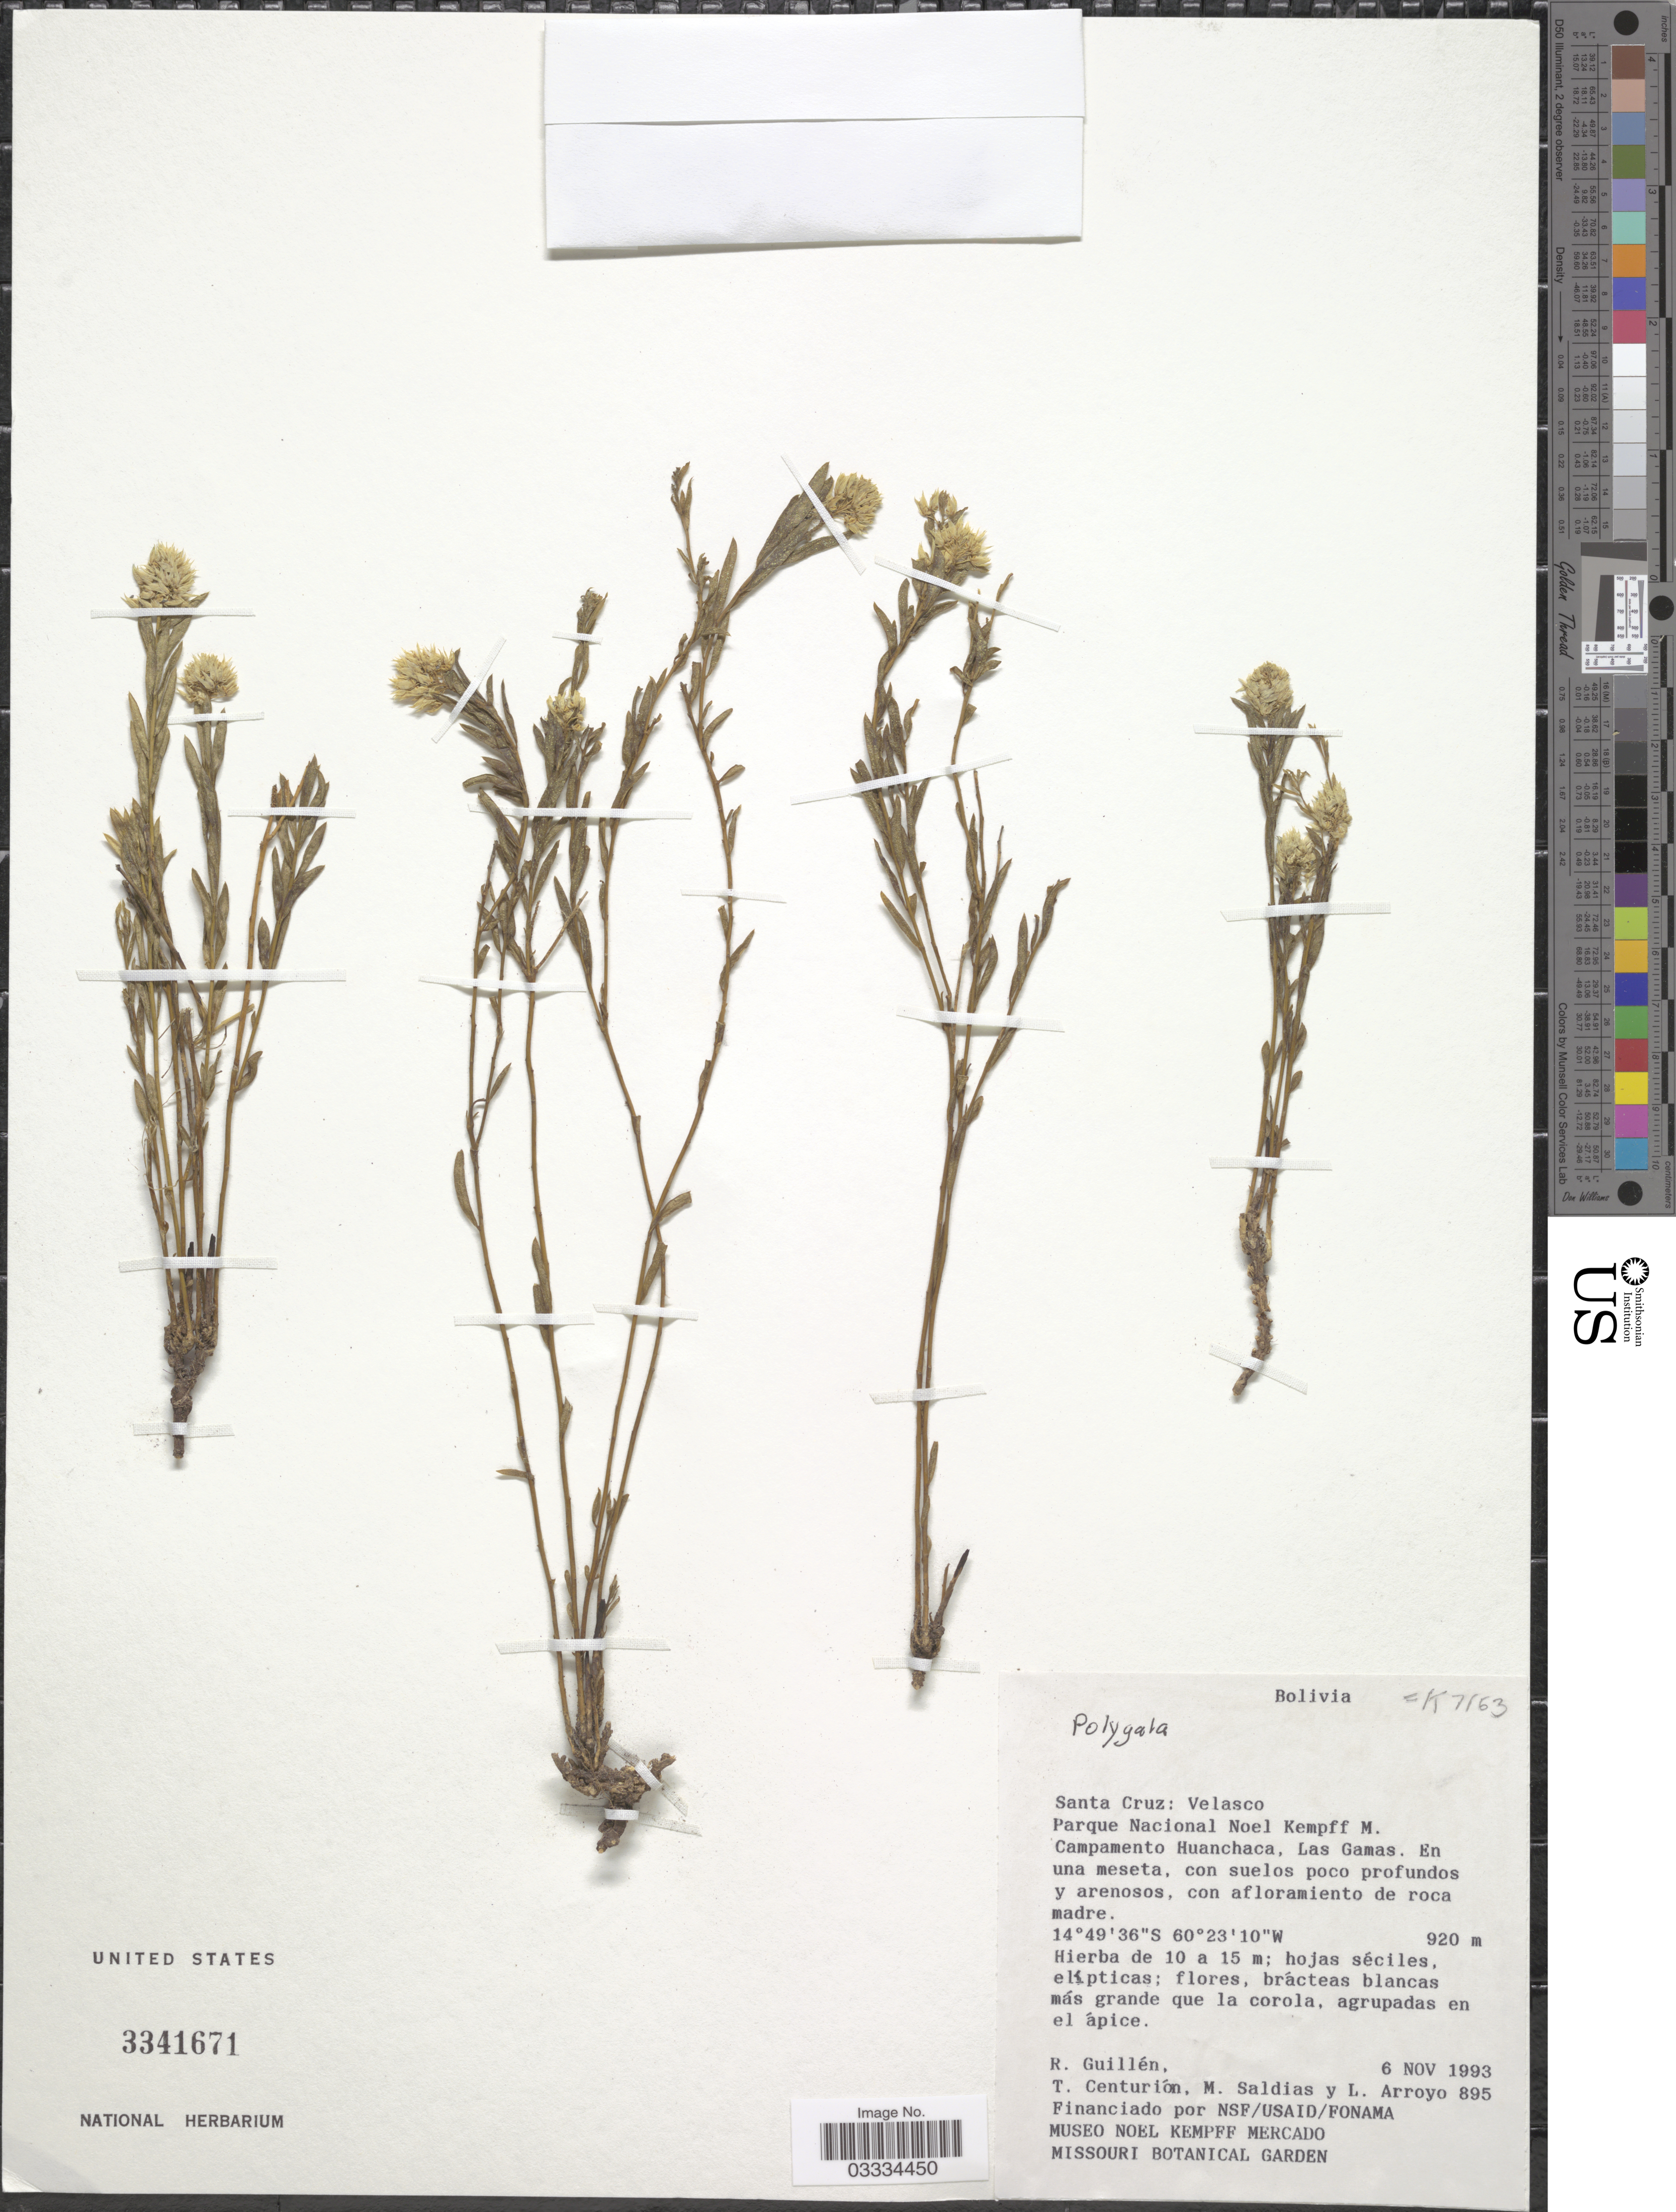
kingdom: Plantae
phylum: Tracheophyta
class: Magnoliopsida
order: Fabales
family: Polygalaceae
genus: Polygala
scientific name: Polygala sp.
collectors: R. Guillen, T. Centurión, M. Saldias & L. Arroyo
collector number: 895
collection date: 1993-11-06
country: Bolivia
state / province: Santa Cruz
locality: Velasco. Parque Nacional Noel Kempff M. Campamento Huanchaca, Las Gamas.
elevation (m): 920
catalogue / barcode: US 3341671